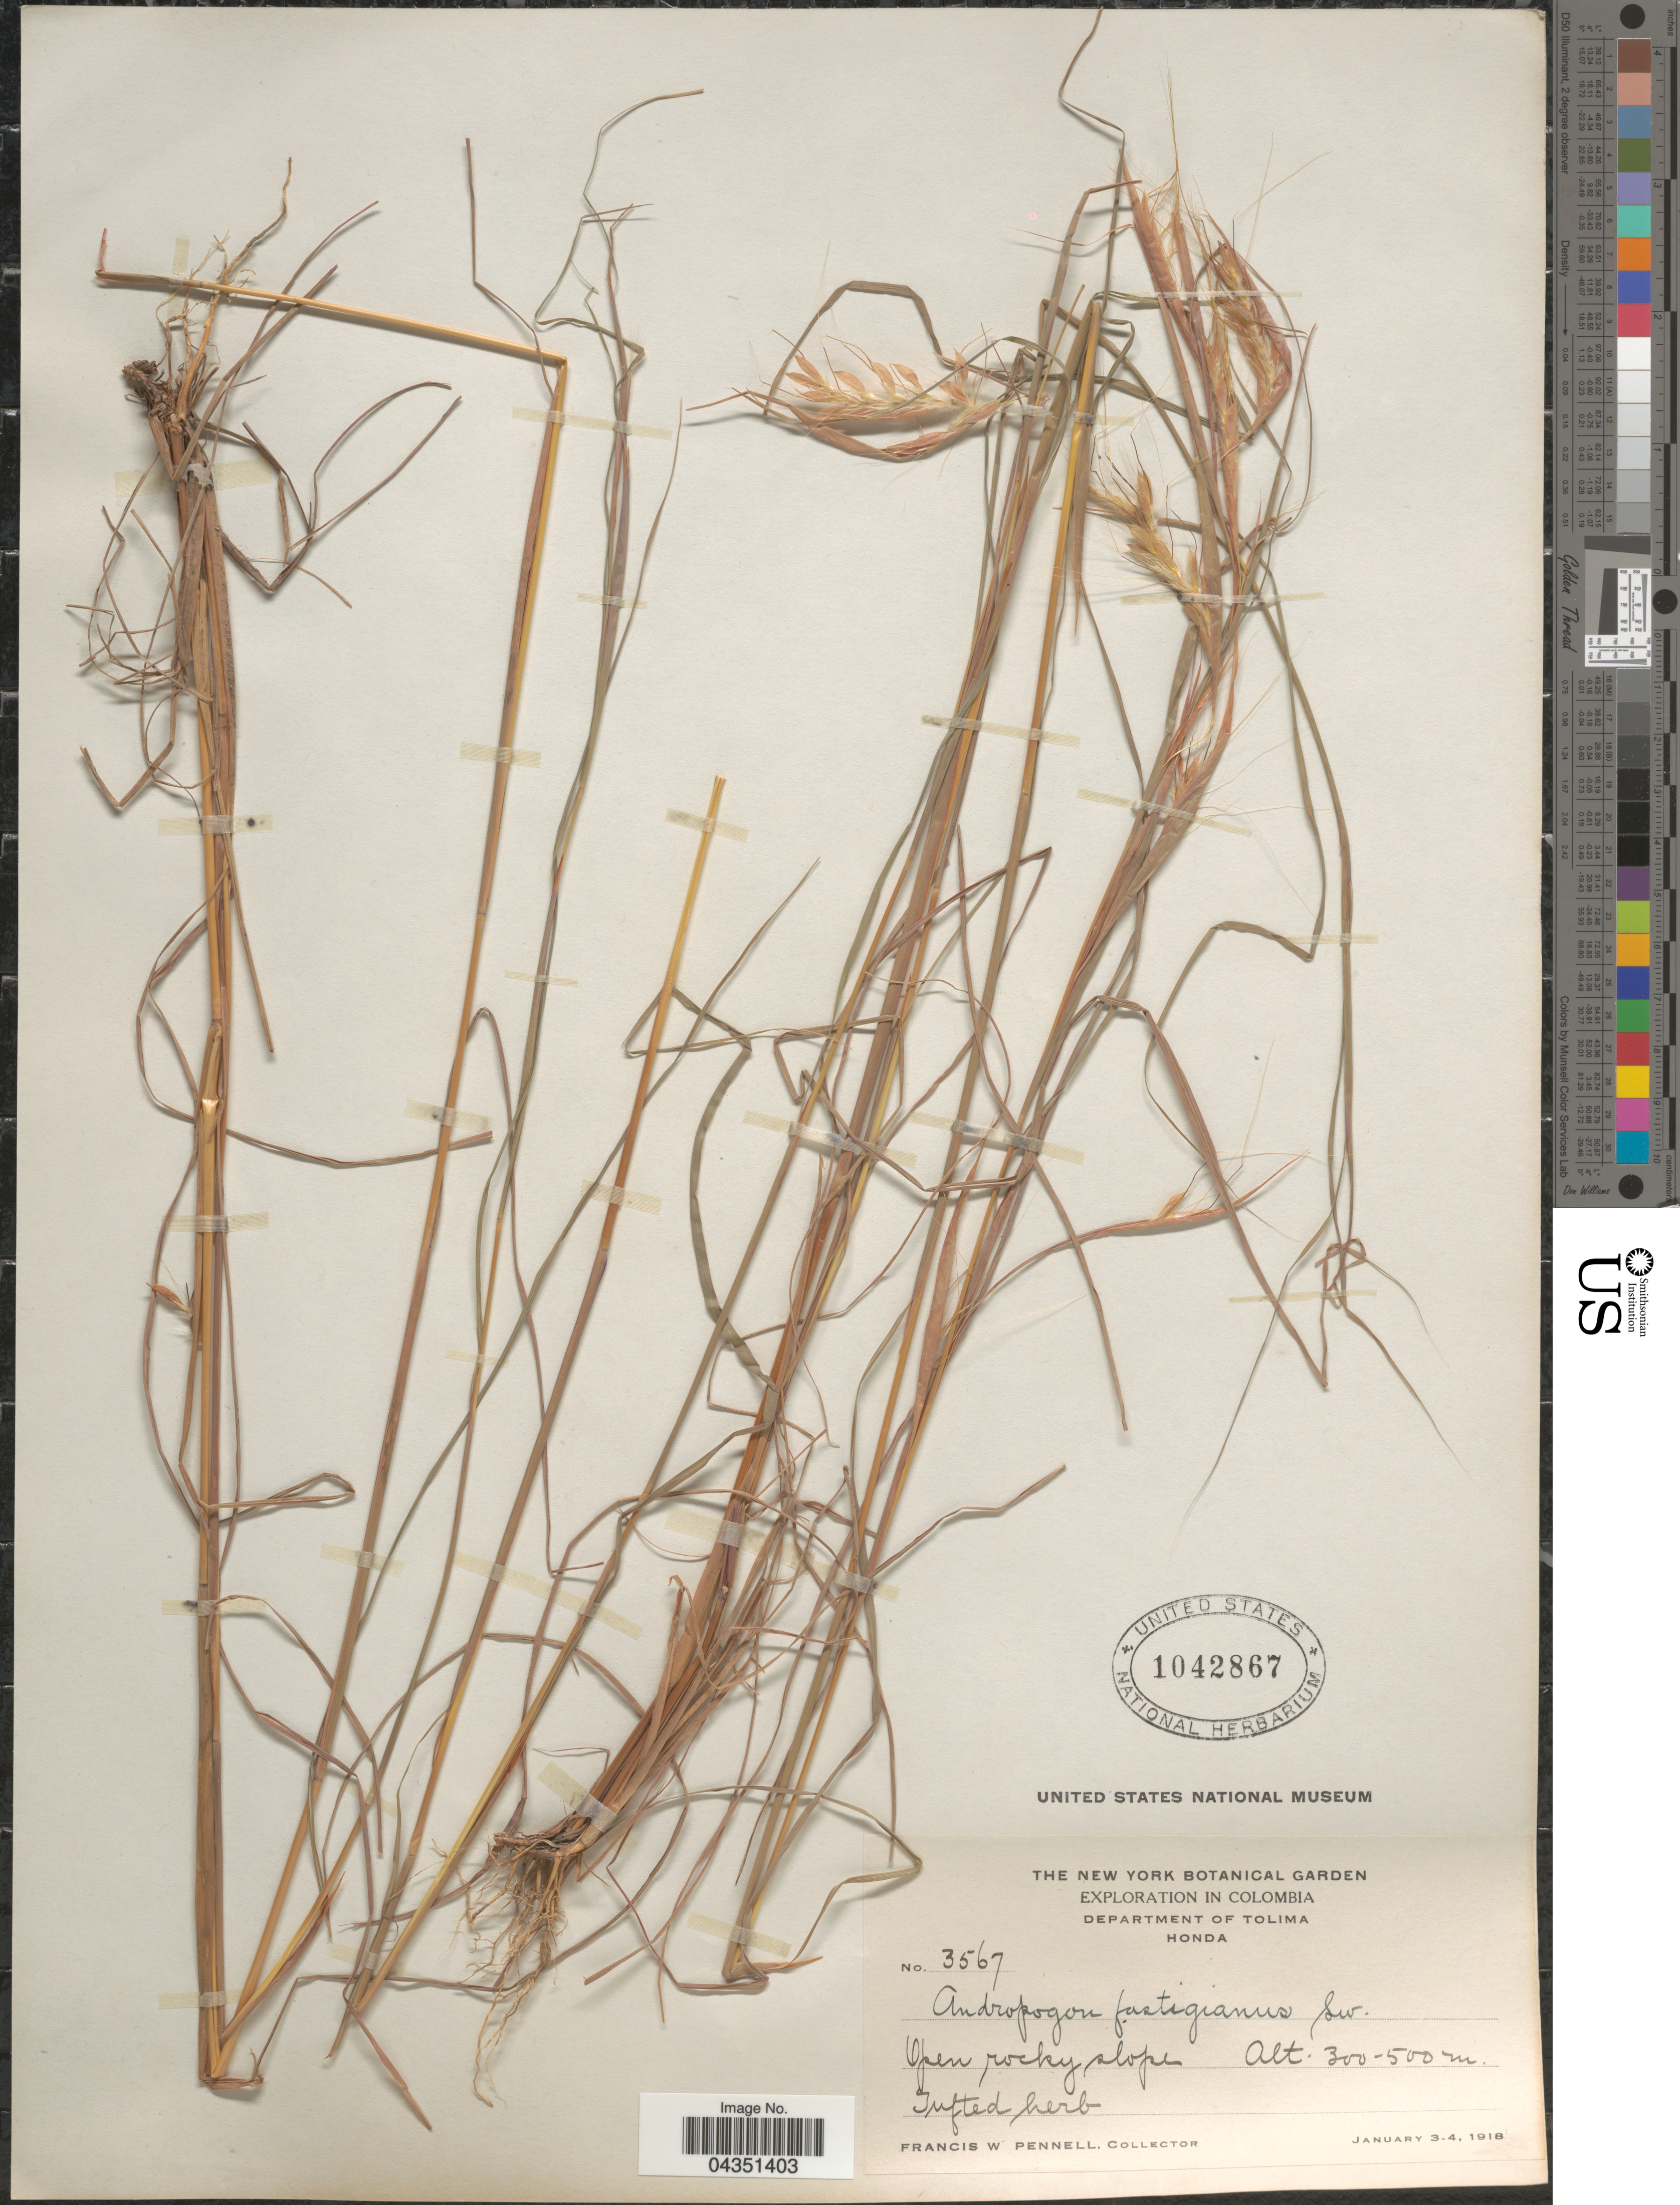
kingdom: Plantae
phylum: Tracheophyta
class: Liliopsida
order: Poales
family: Poaceae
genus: Diectomis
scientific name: Diectomis fastigiata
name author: (Sw.) P. Beauv.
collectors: F. W. Pennell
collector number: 3567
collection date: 1918-01-03/1918-01-04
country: Colombia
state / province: Tolima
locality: Exploration in Colombia. Department of Tolima. Honda.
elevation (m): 300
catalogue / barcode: US 1042867